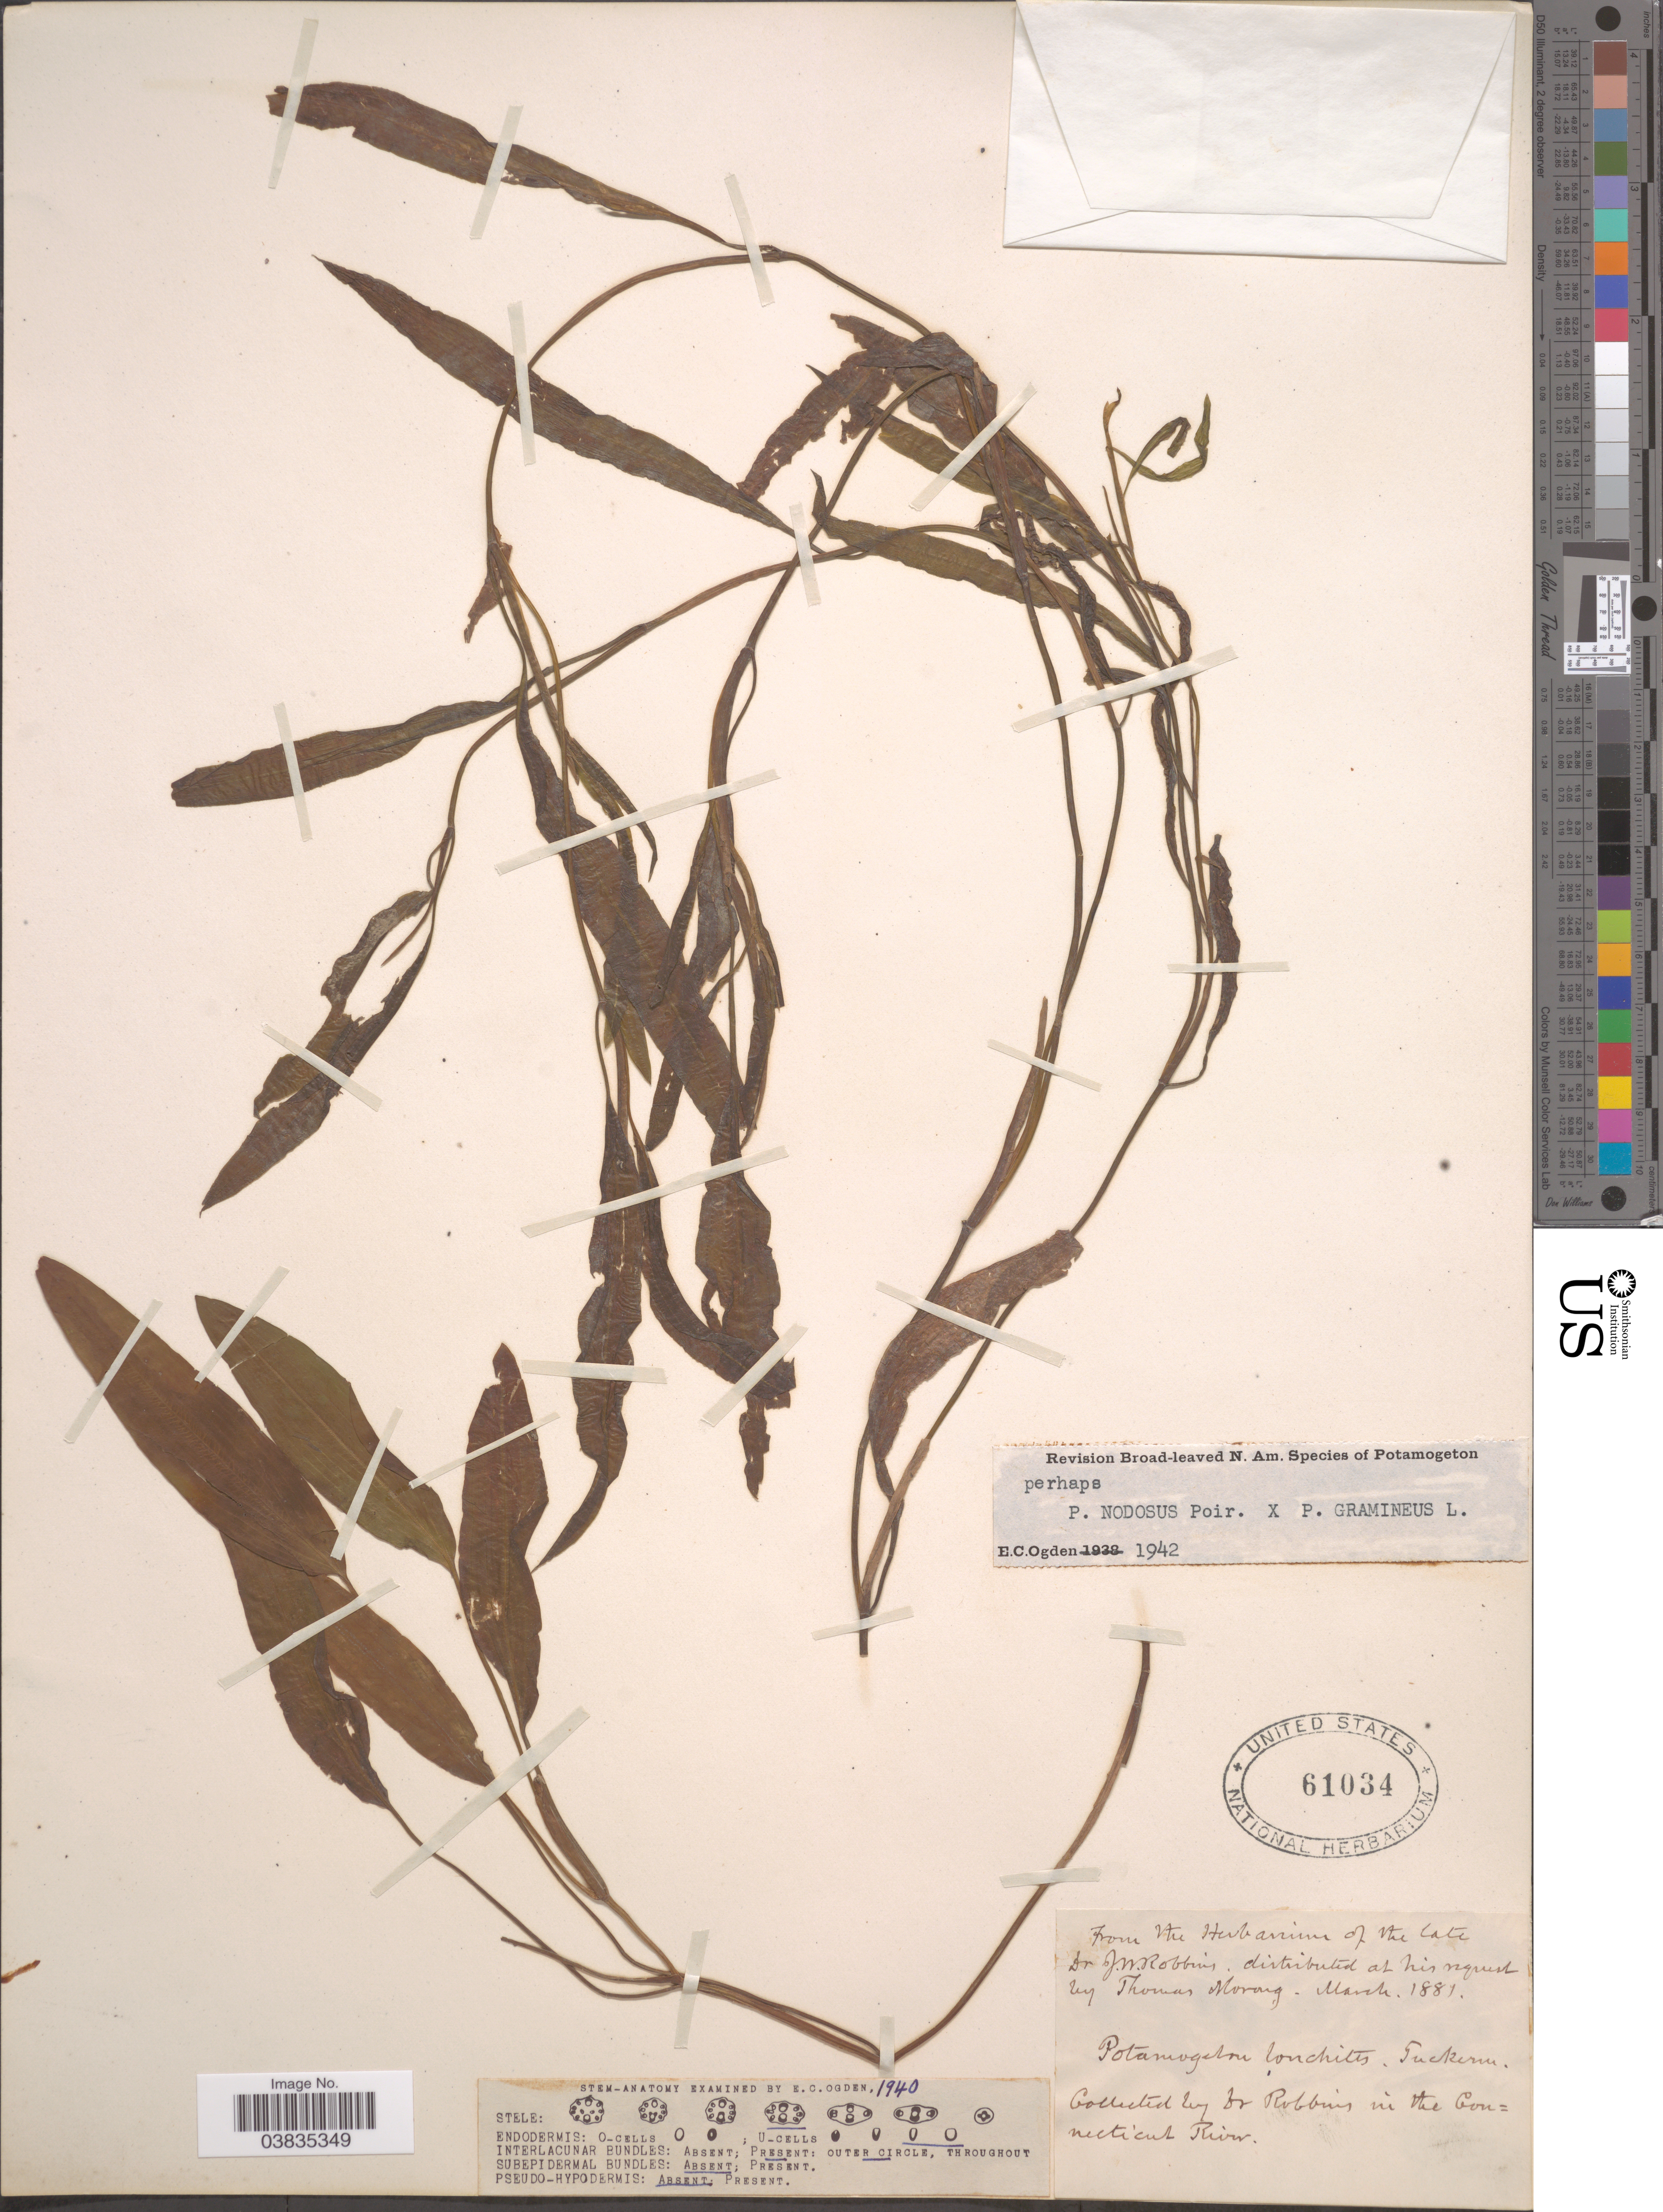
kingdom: Plantae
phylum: Tracheophyta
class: Liliopsida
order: Alismatales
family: Potamogetonaceae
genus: Potamogeton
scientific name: Potamogeton nodosus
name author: Poir.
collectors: J. W. Robbins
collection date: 1887-03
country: United States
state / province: Connecticut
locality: In the Connecticut River.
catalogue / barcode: US 61034